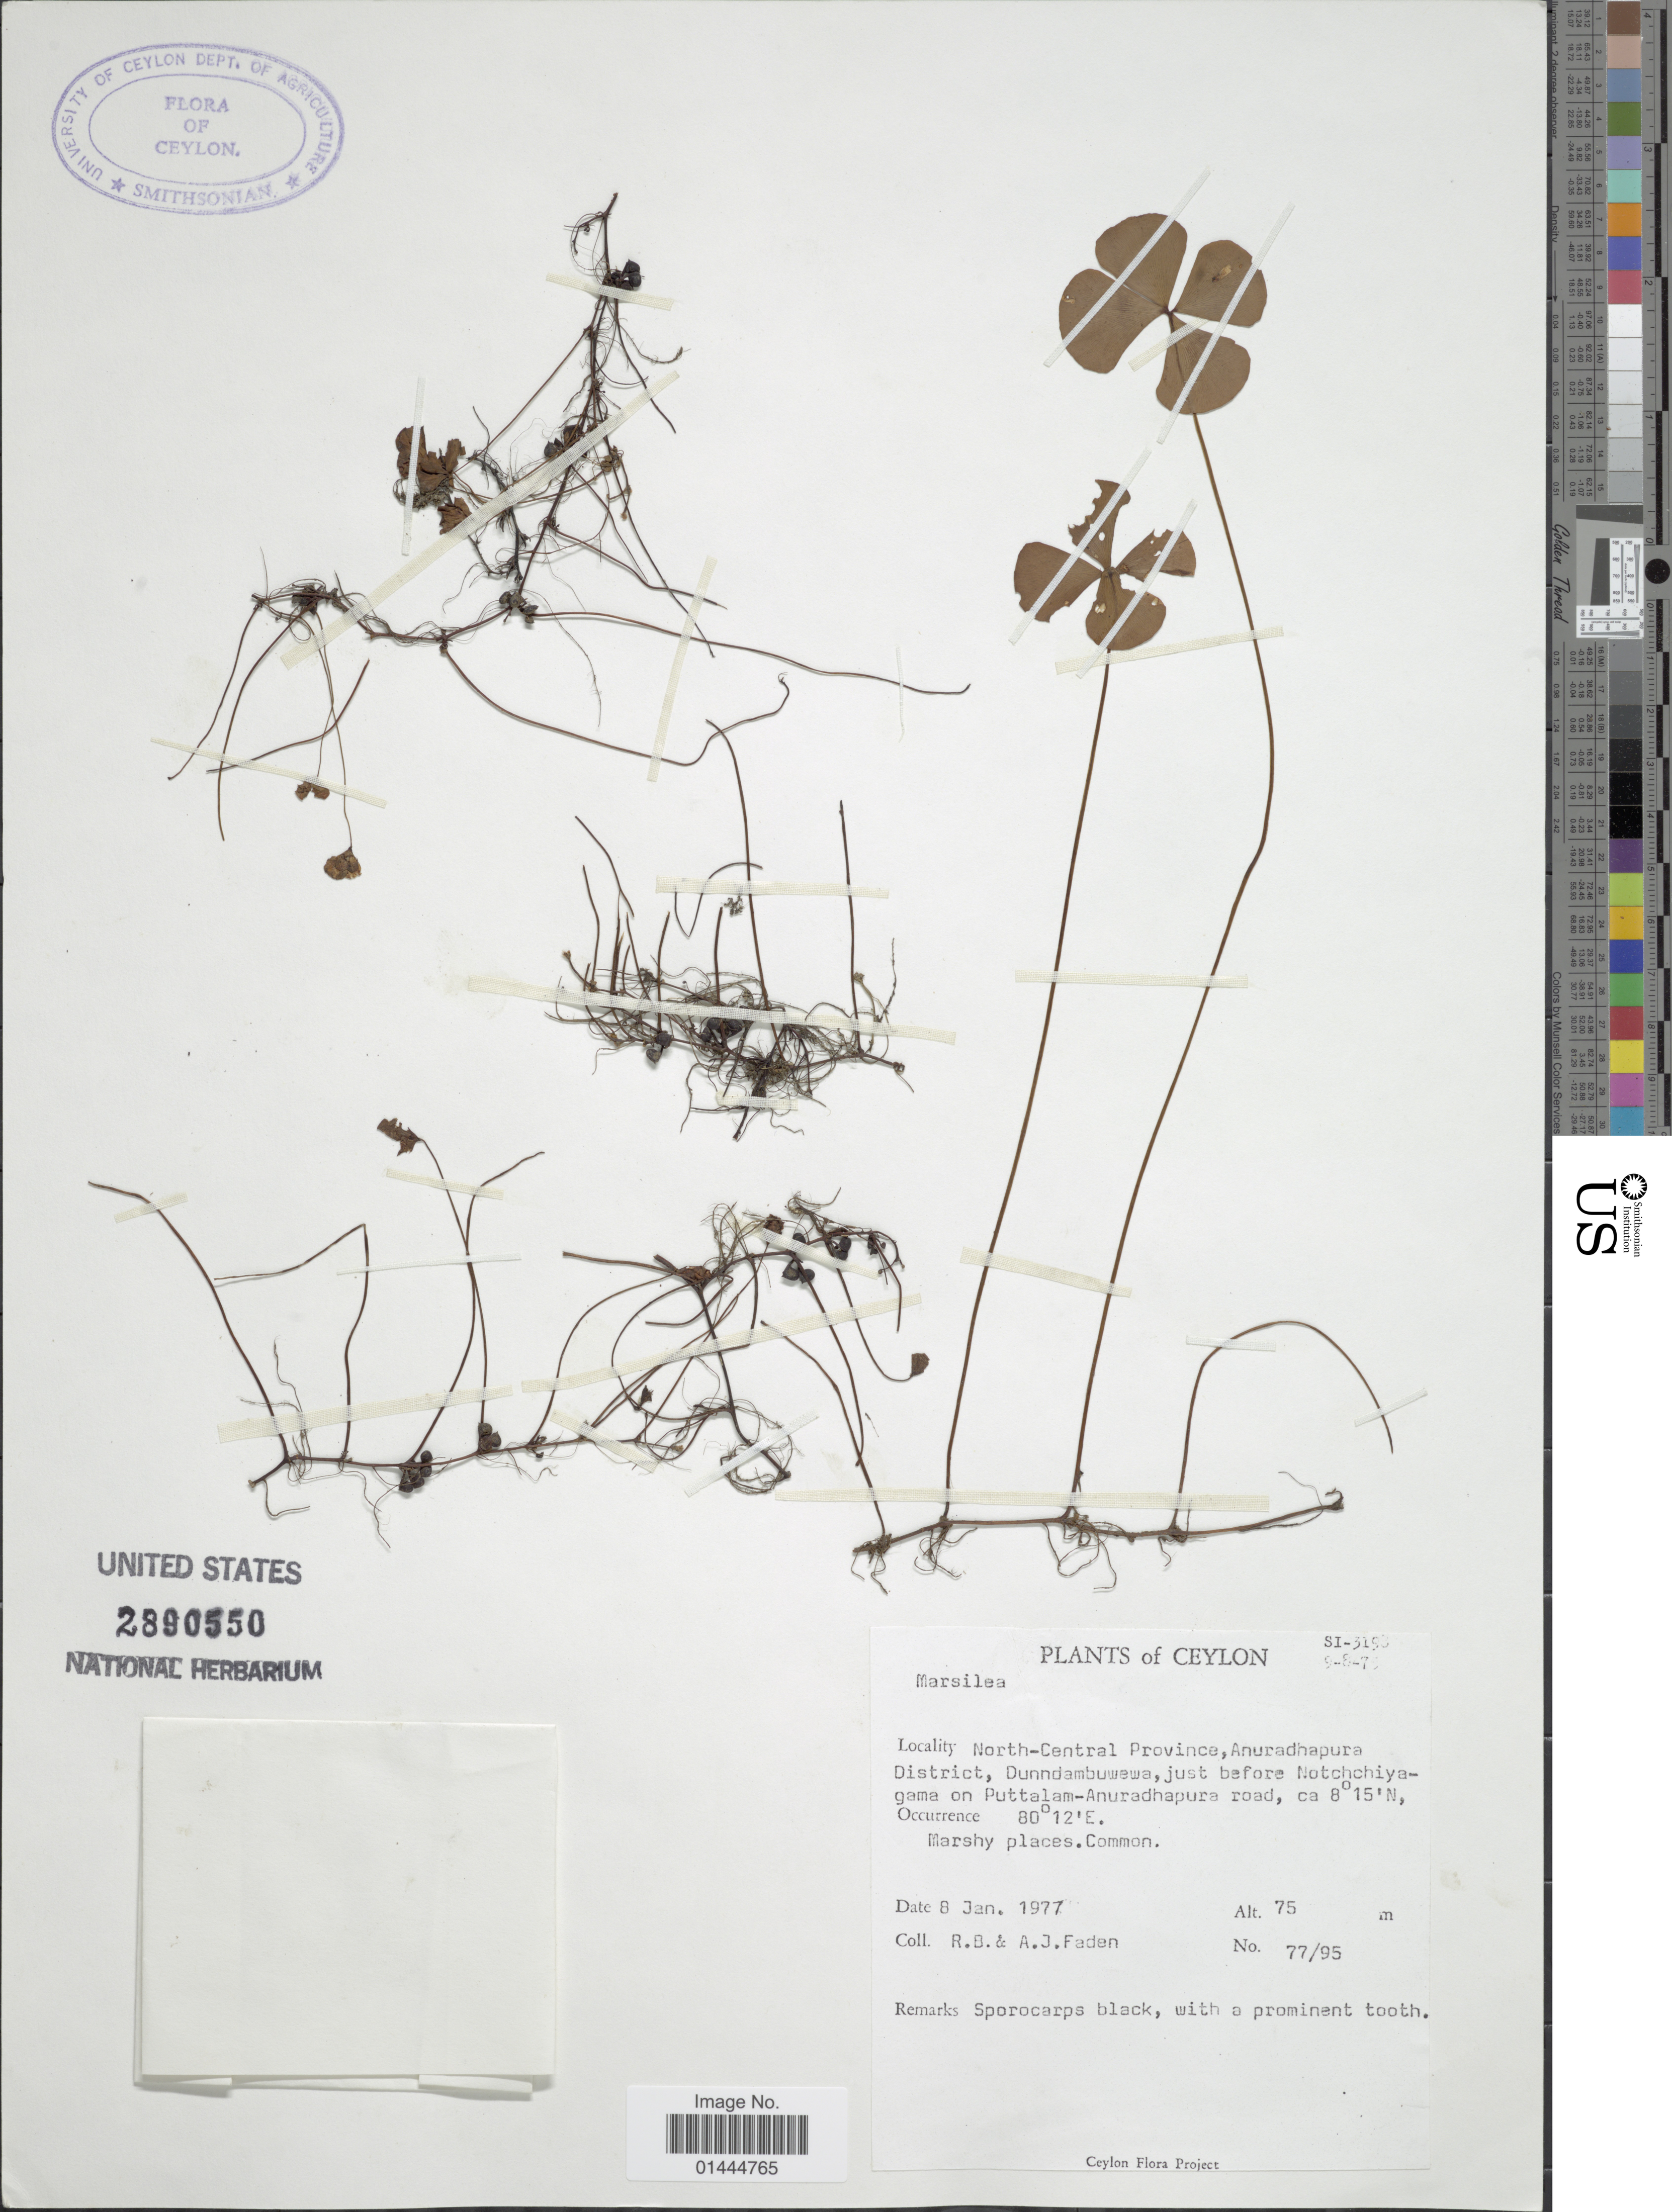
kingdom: Plantae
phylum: Tracheophyta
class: Polypodiopsida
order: Salviniales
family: Marsileaceae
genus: Marsilea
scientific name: Marsilea sp.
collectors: R. B. Faden & A. J. Faden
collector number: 77/95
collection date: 1977-01-08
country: Sri Lanka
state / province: North Central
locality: Ceylon, North-Central Province, Anuradhapura District, Dunndambuwawa, just before Notchchiyagama on Puttalam-Anuradhapura road.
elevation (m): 75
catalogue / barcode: US 2890550